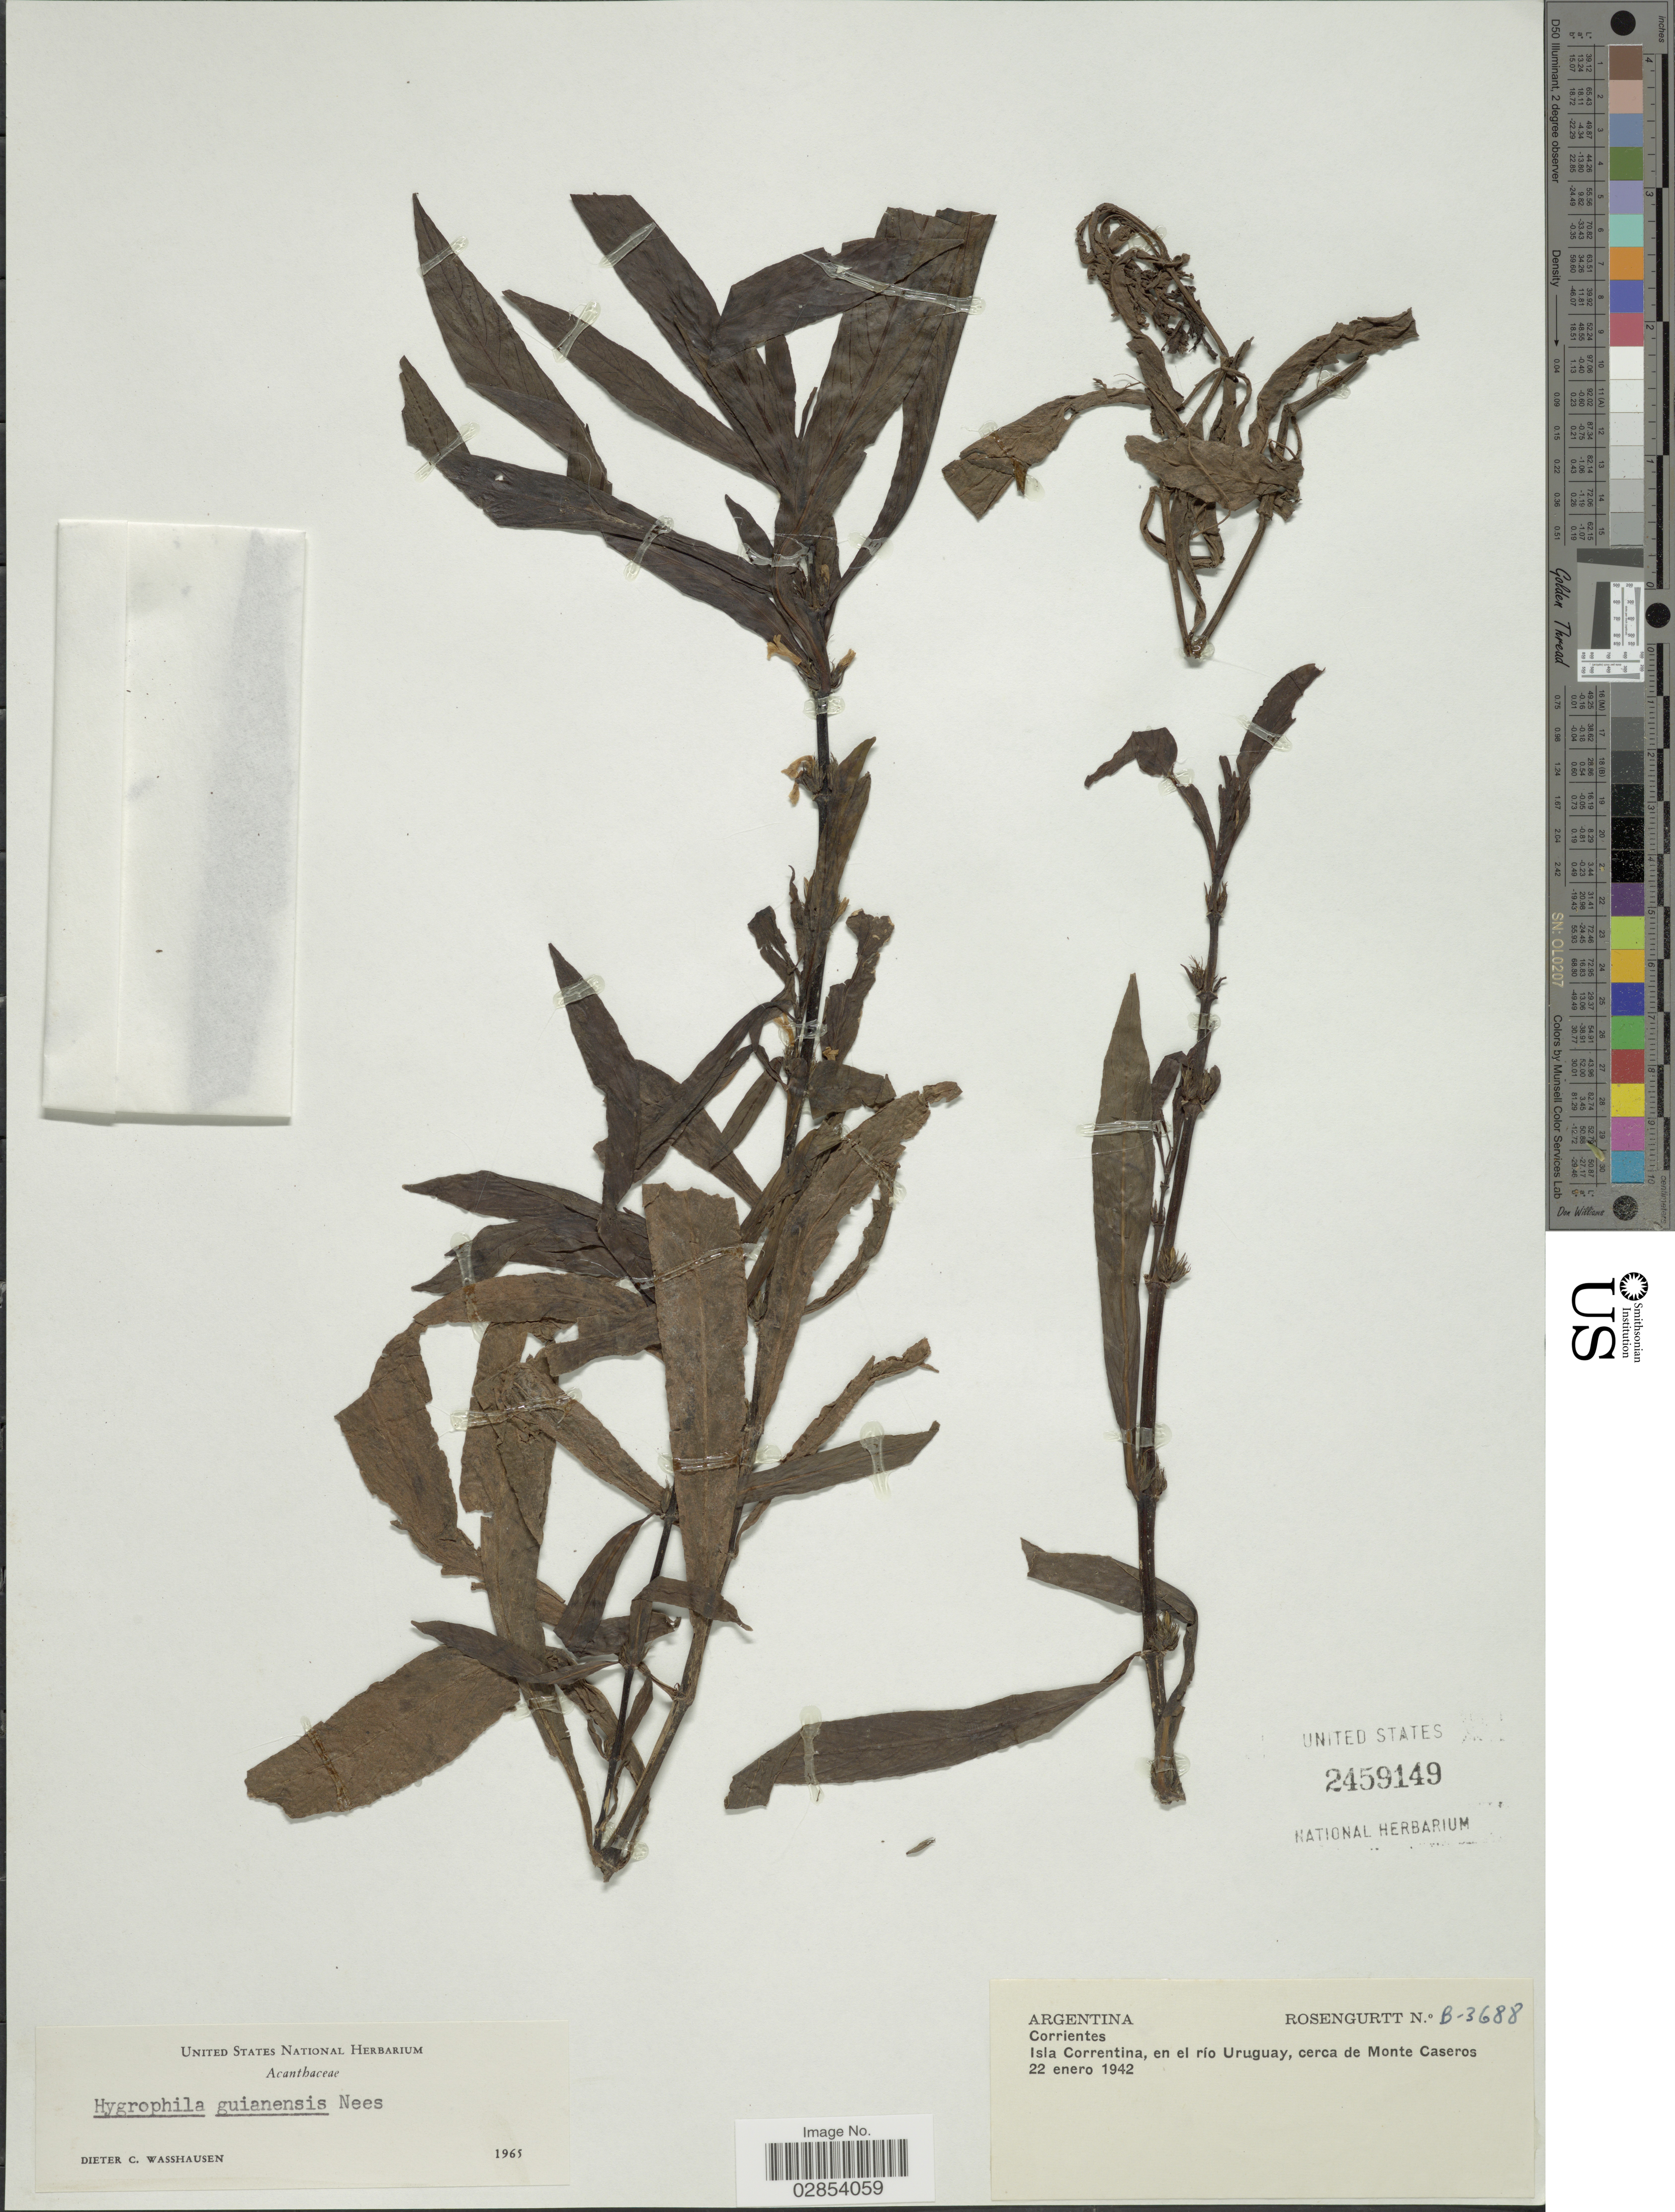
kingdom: Plantae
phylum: Tracheophyta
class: Magnoliopsida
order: Lamiales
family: Acanthaceae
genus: Hygrophila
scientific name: Hygrophila costata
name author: Nees & T. Nees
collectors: Rosengurtt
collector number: B-3688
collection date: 1942-01-22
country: Argentina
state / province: Corrientes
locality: Isla Correntina, en el río Uruguaym cerca de Monte Caseros.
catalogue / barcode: US 2459149